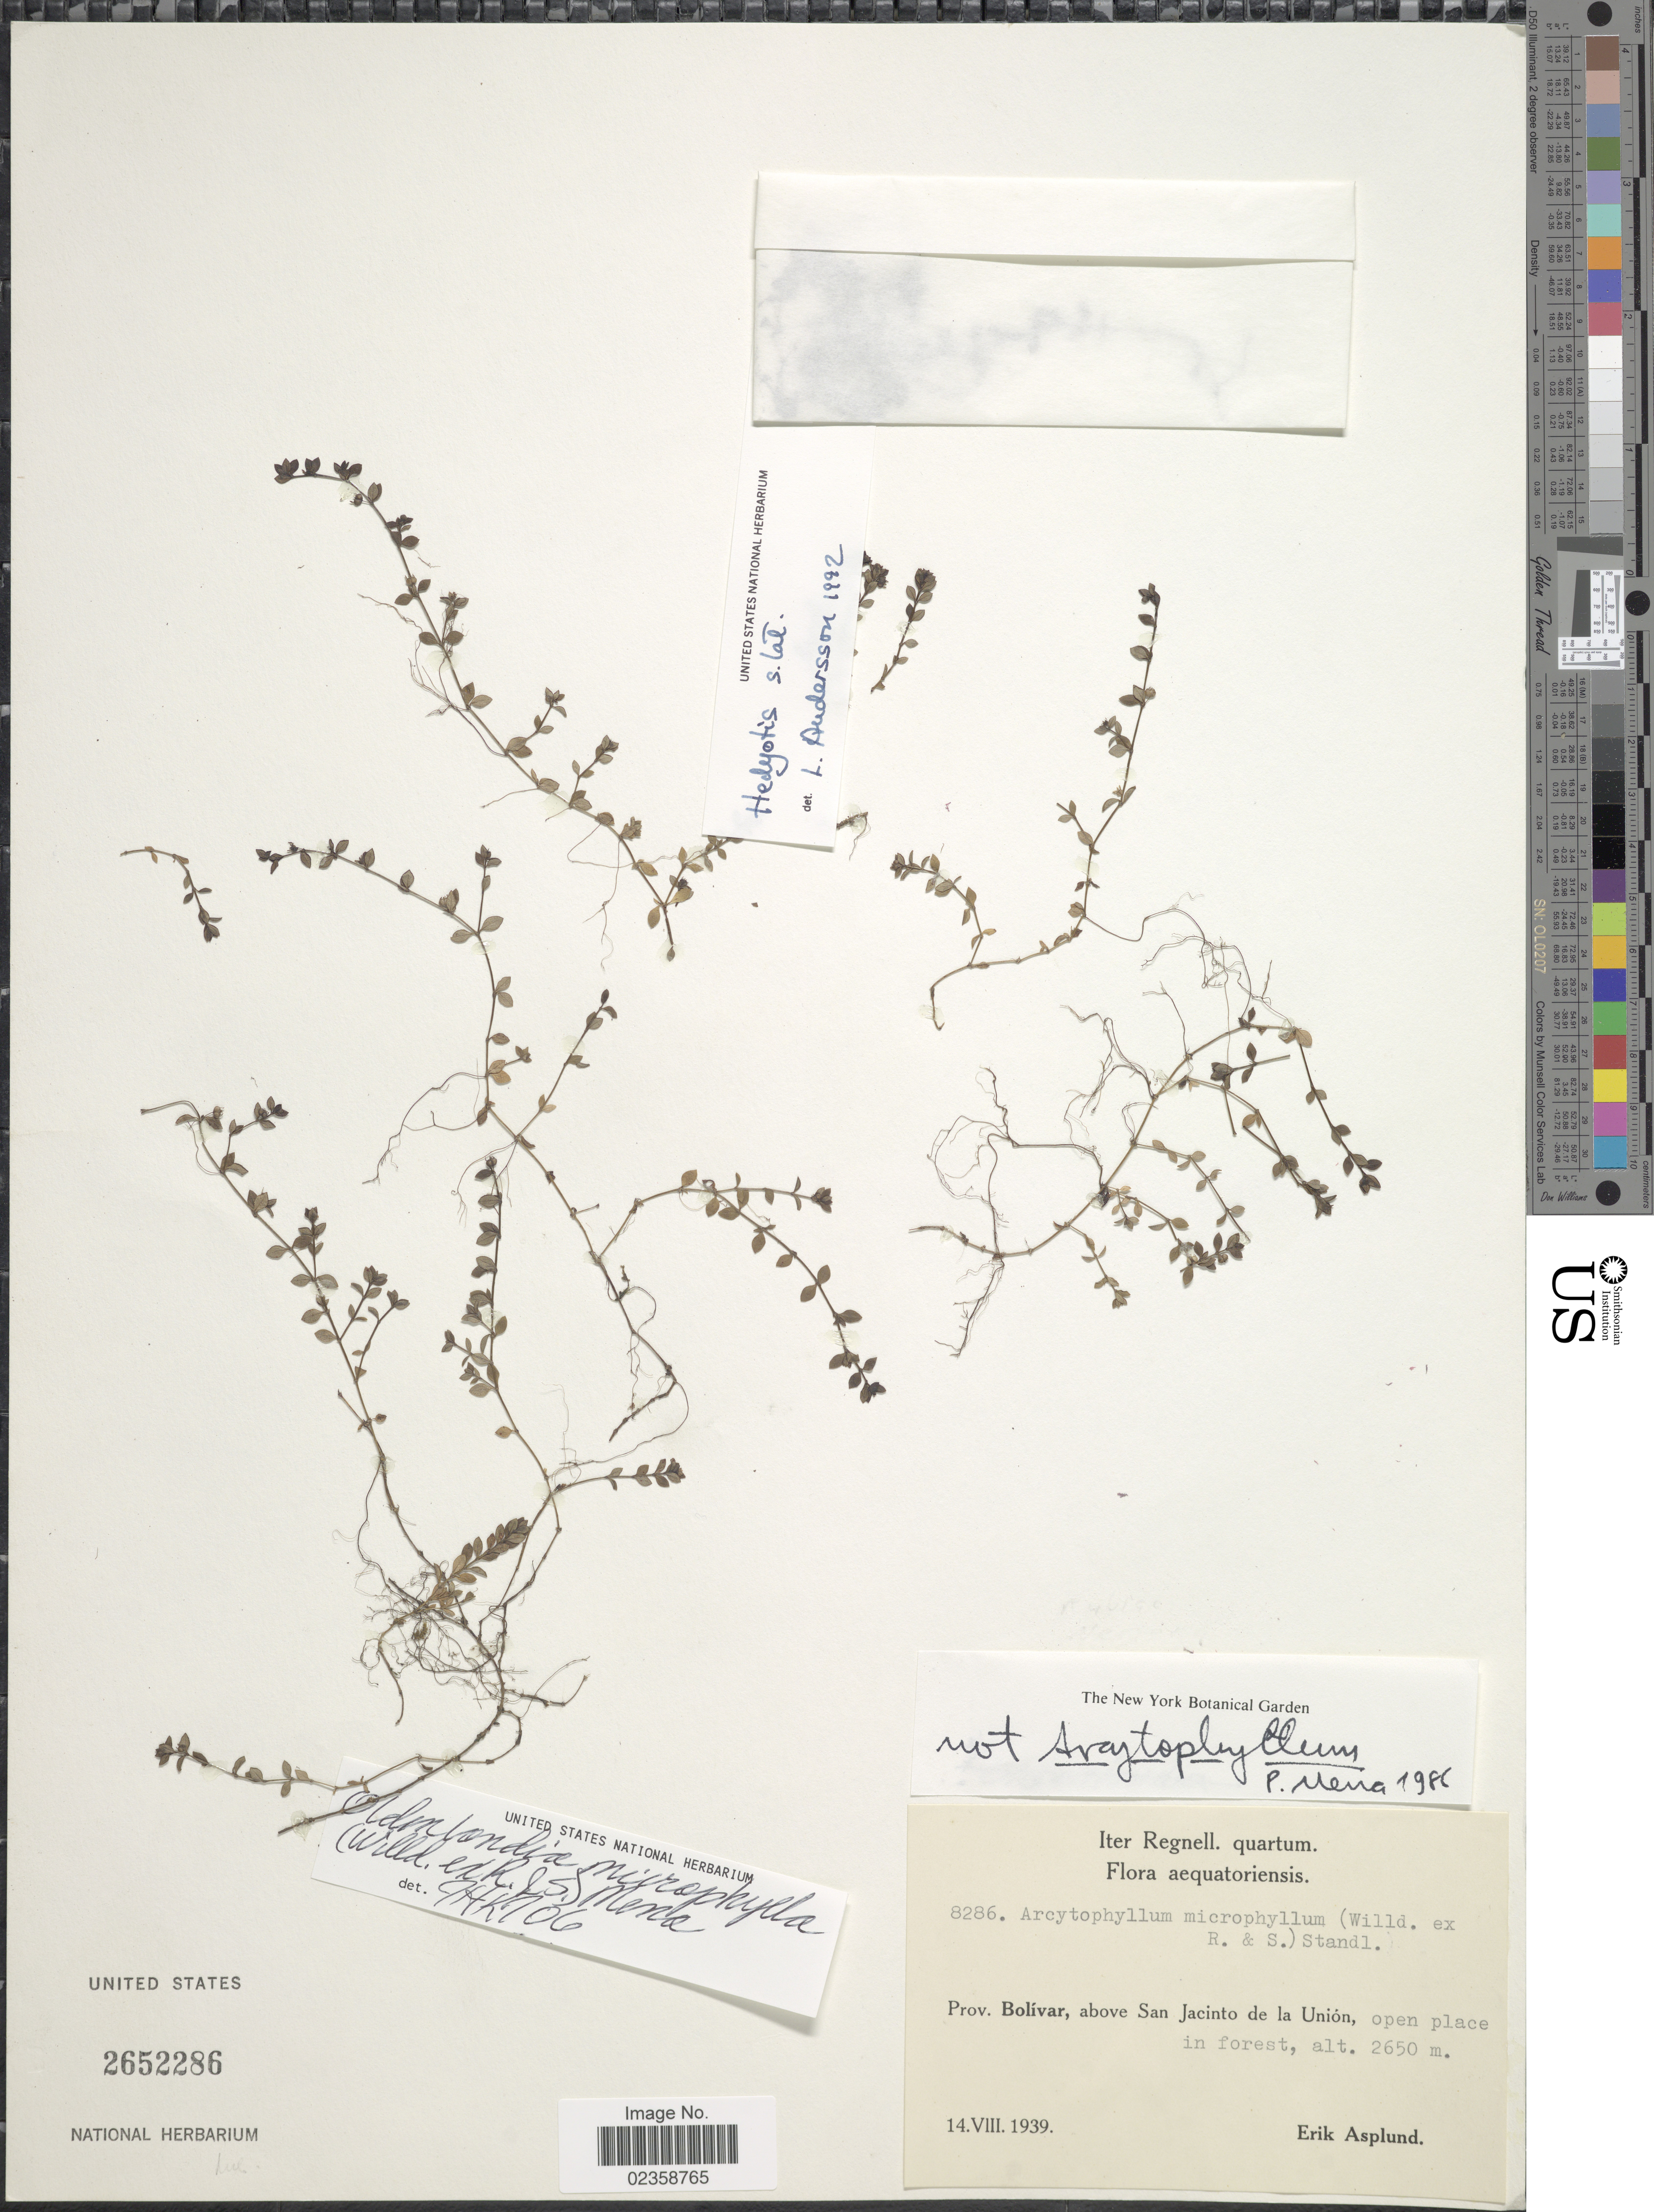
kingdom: Plantae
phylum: Tracheophyta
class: Magnoliopsida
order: Gentianales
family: Rubiaceae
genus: Oldenlandia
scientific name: Oldenlandia microphylla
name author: De Wild. & Durand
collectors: E. Asplund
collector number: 8286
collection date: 1939-08-14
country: Ecuador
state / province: Bolívar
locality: Aequatoriensis. Above San Jacinto de la Union, open place in forest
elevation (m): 2650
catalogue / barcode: US 2652286